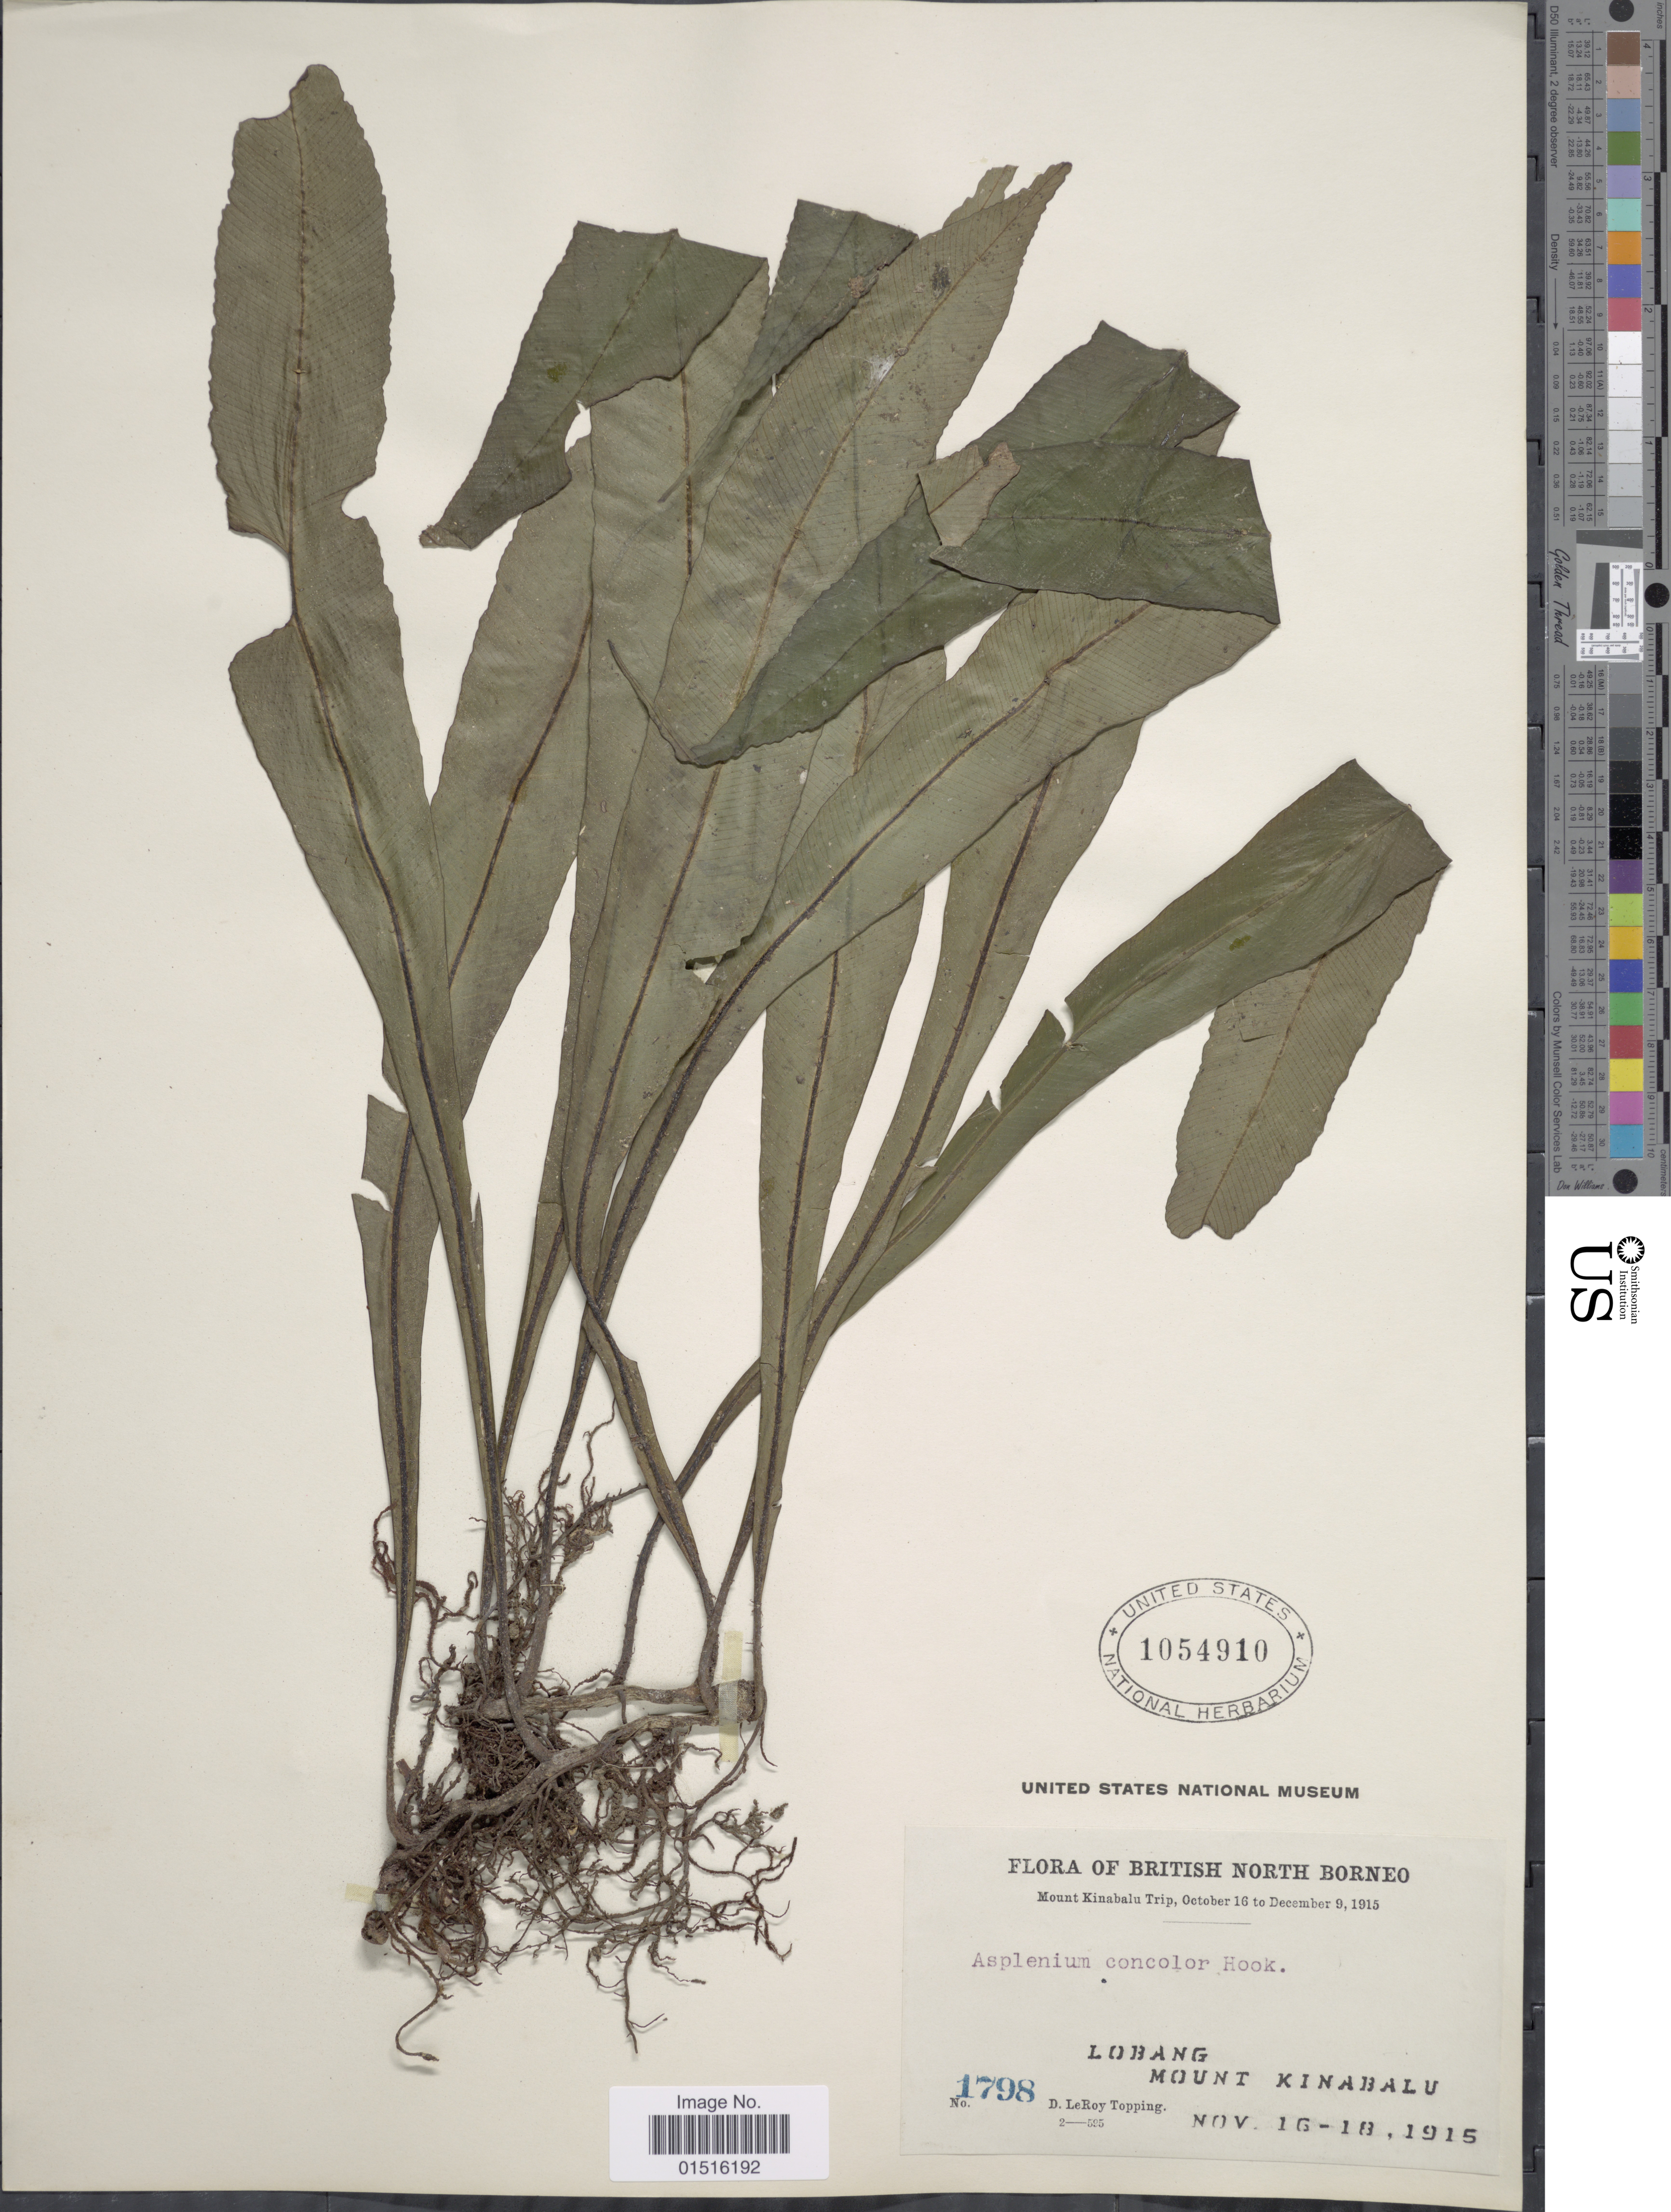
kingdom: Plantae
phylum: Tracheophyta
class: Polypodiopsida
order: Polypodiales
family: Aspleniaceae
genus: Asplenium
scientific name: Asplenium commutatum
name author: Mett. ex Kuhn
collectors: D. L. Topping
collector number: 1798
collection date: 1915-11-16/1915-11-18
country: Malaysia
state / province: Sabah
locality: British Nort Borneo, Mount Kinabalu, Lobang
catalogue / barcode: US 1054910